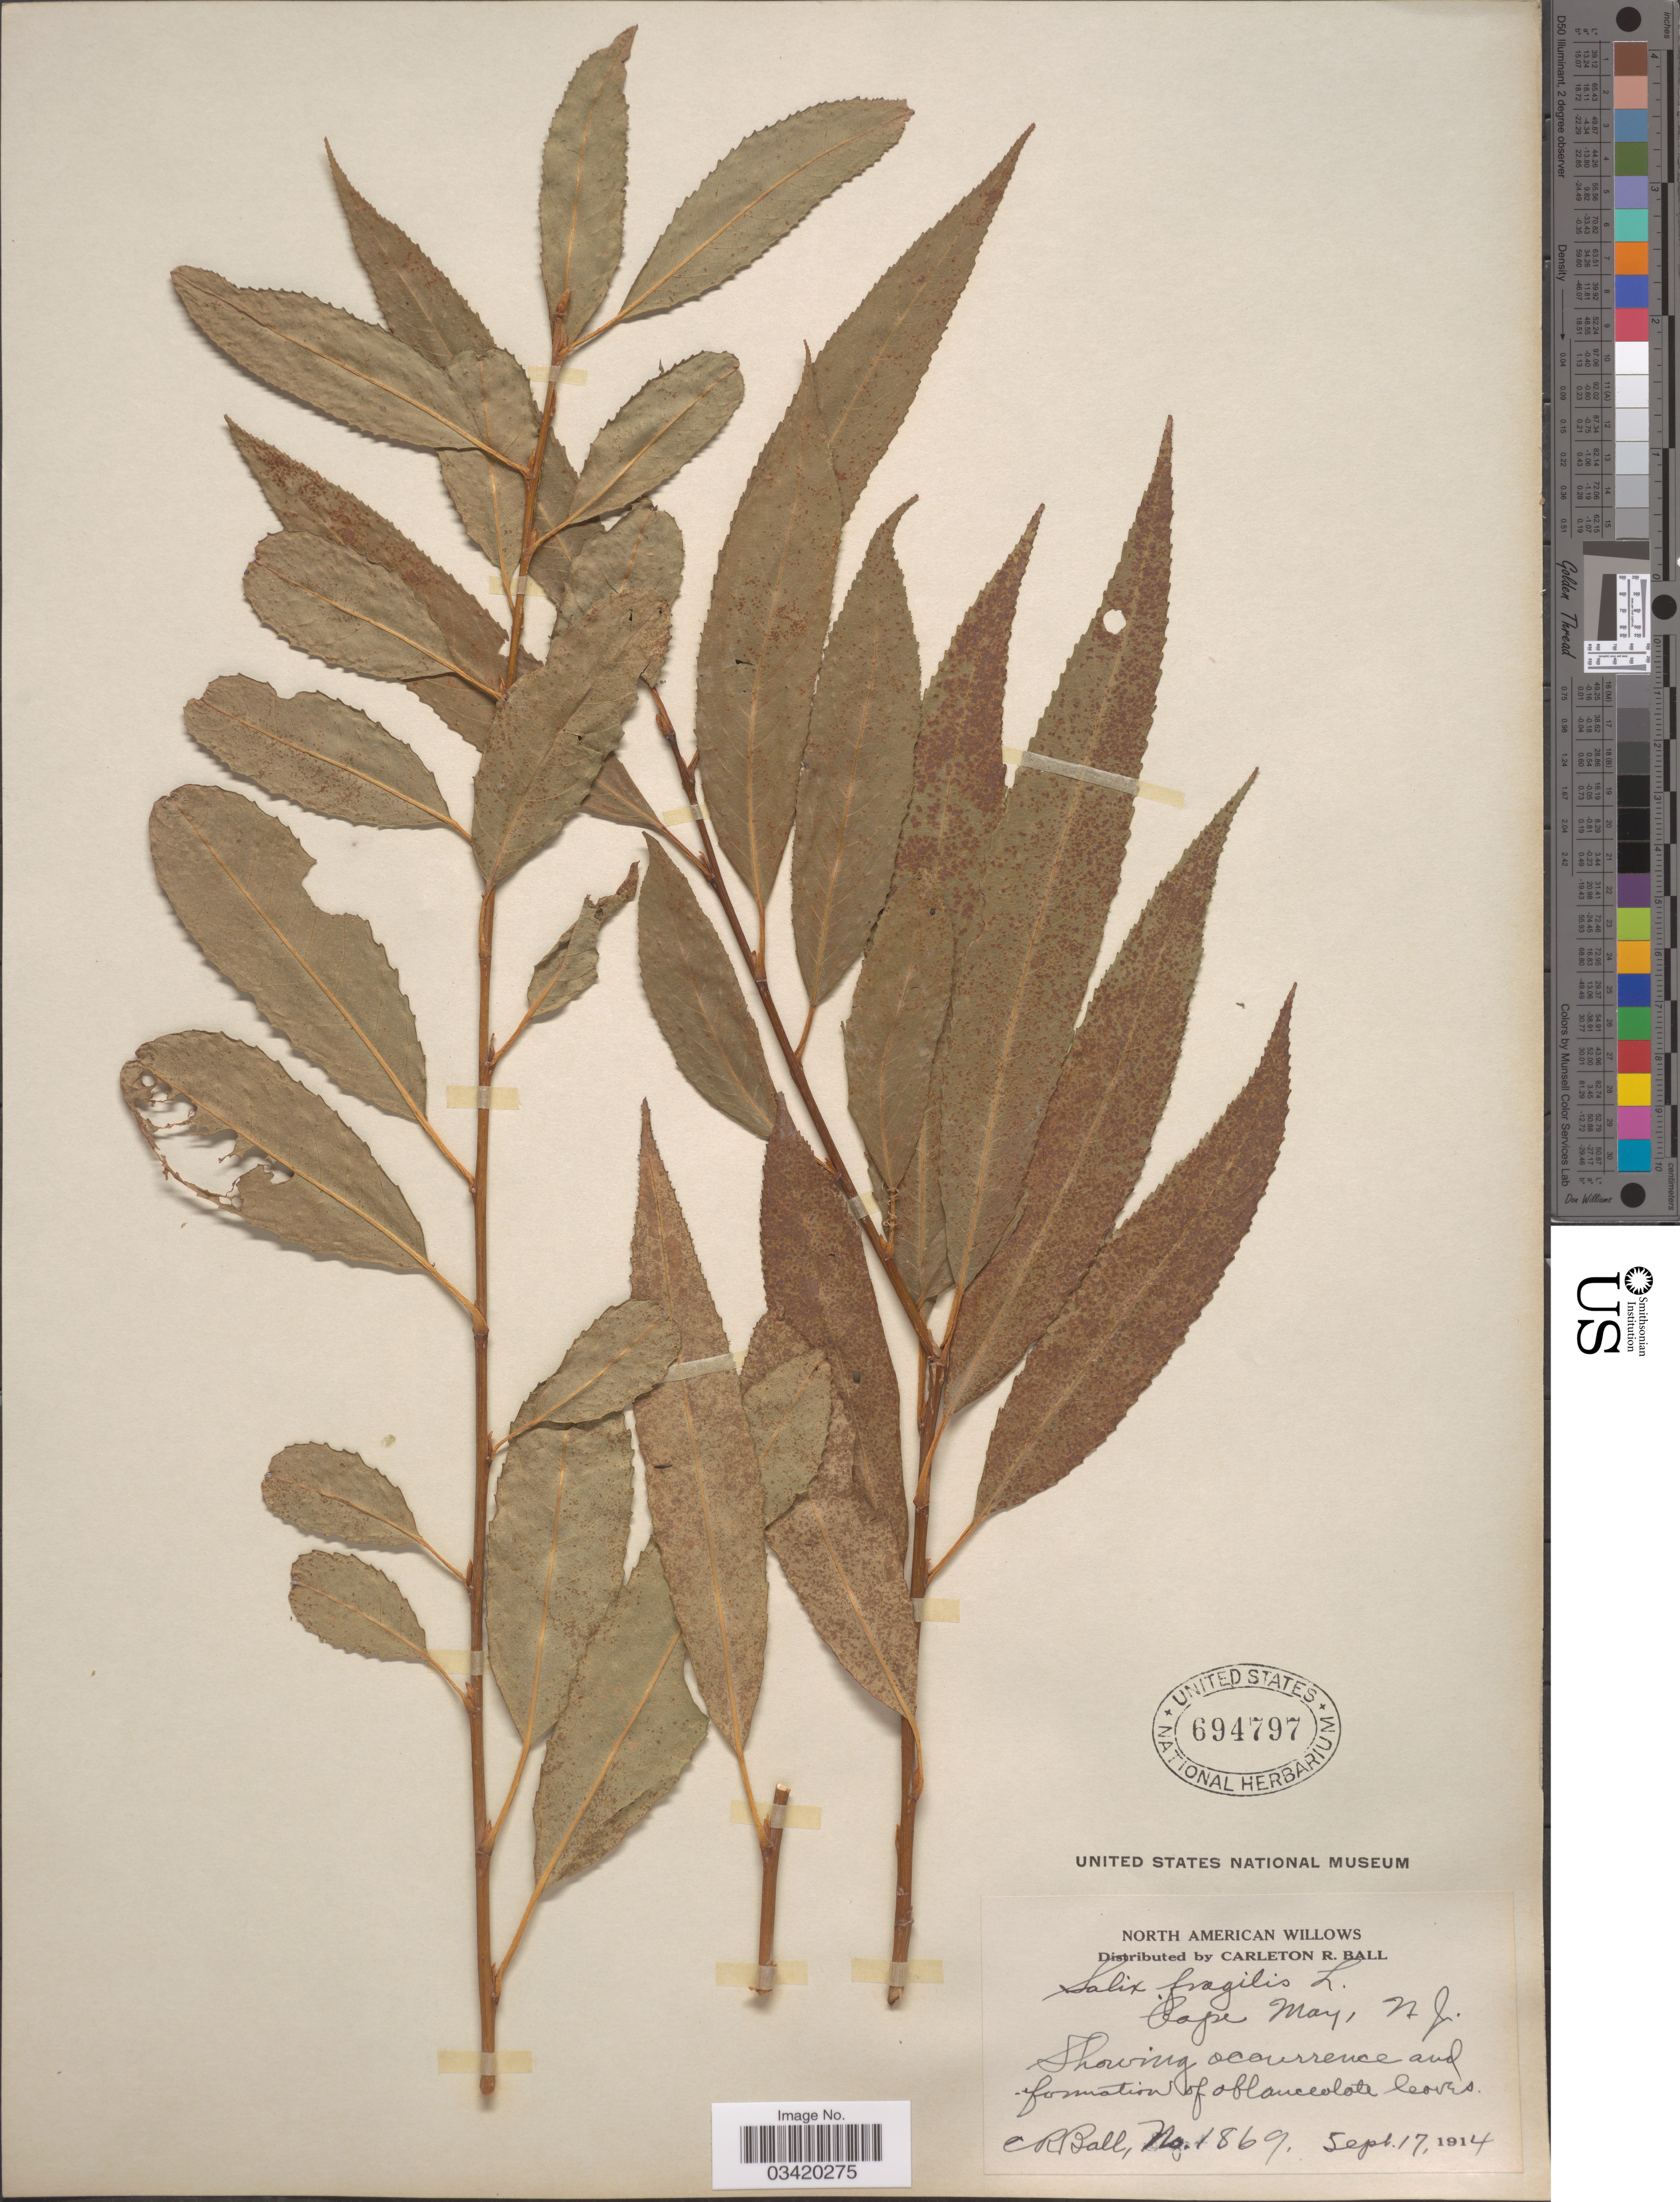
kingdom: Plantae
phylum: Tracheophyta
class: Magnoliopsida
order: Malpighiales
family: Salicaceae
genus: Salix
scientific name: Salix fragilis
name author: L.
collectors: C. R. Ball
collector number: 1869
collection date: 1914-09-17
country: United States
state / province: New Jersey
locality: Cape May.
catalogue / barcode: US 694797